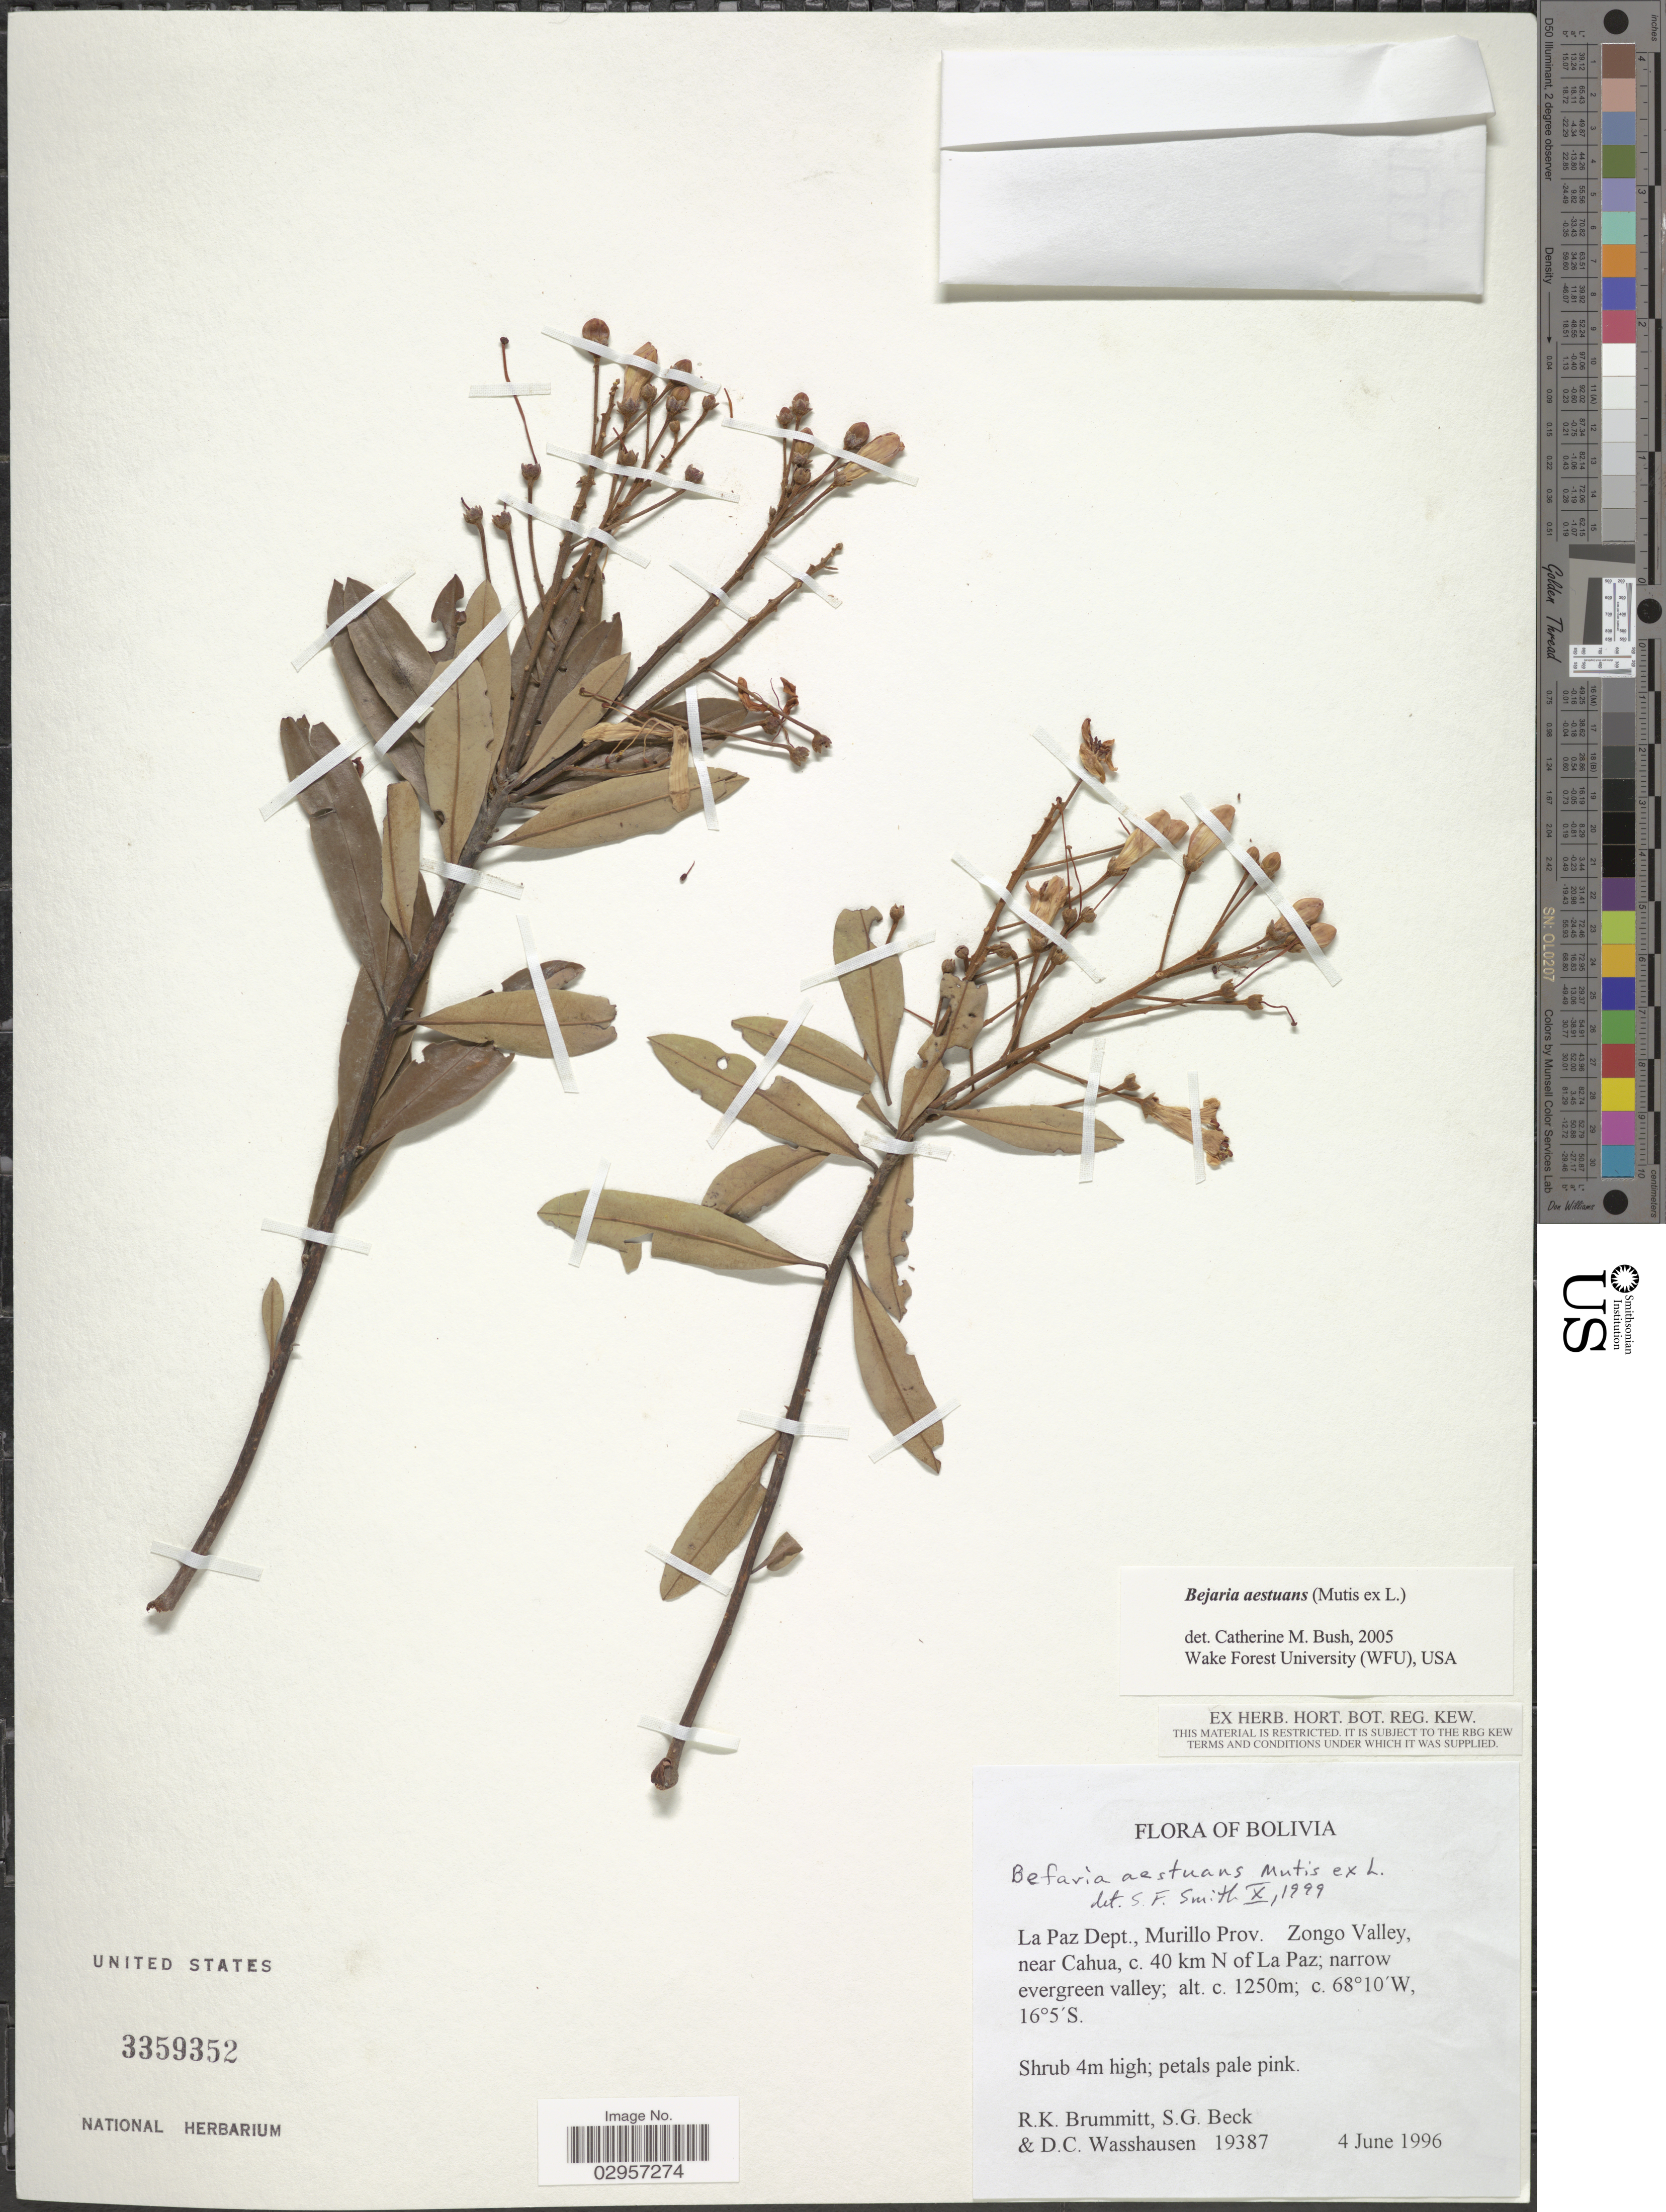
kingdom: Plantae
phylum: Tracheophyta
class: Magnoliopsida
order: Ericales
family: Ericaceae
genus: Befaria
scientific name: Befaria aestuans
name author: Mutis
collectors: R. K. Brummitt, S. G. Beck & D. C. Wasshausen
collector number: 19387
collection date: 1996-06-04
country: Bolivia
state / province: La Paz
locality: La Paz Dept., Murillo Prov. Zongo Valley, near Cahua, c. 40 km N of La Paz.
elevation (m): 1250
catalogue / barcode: US 3359352